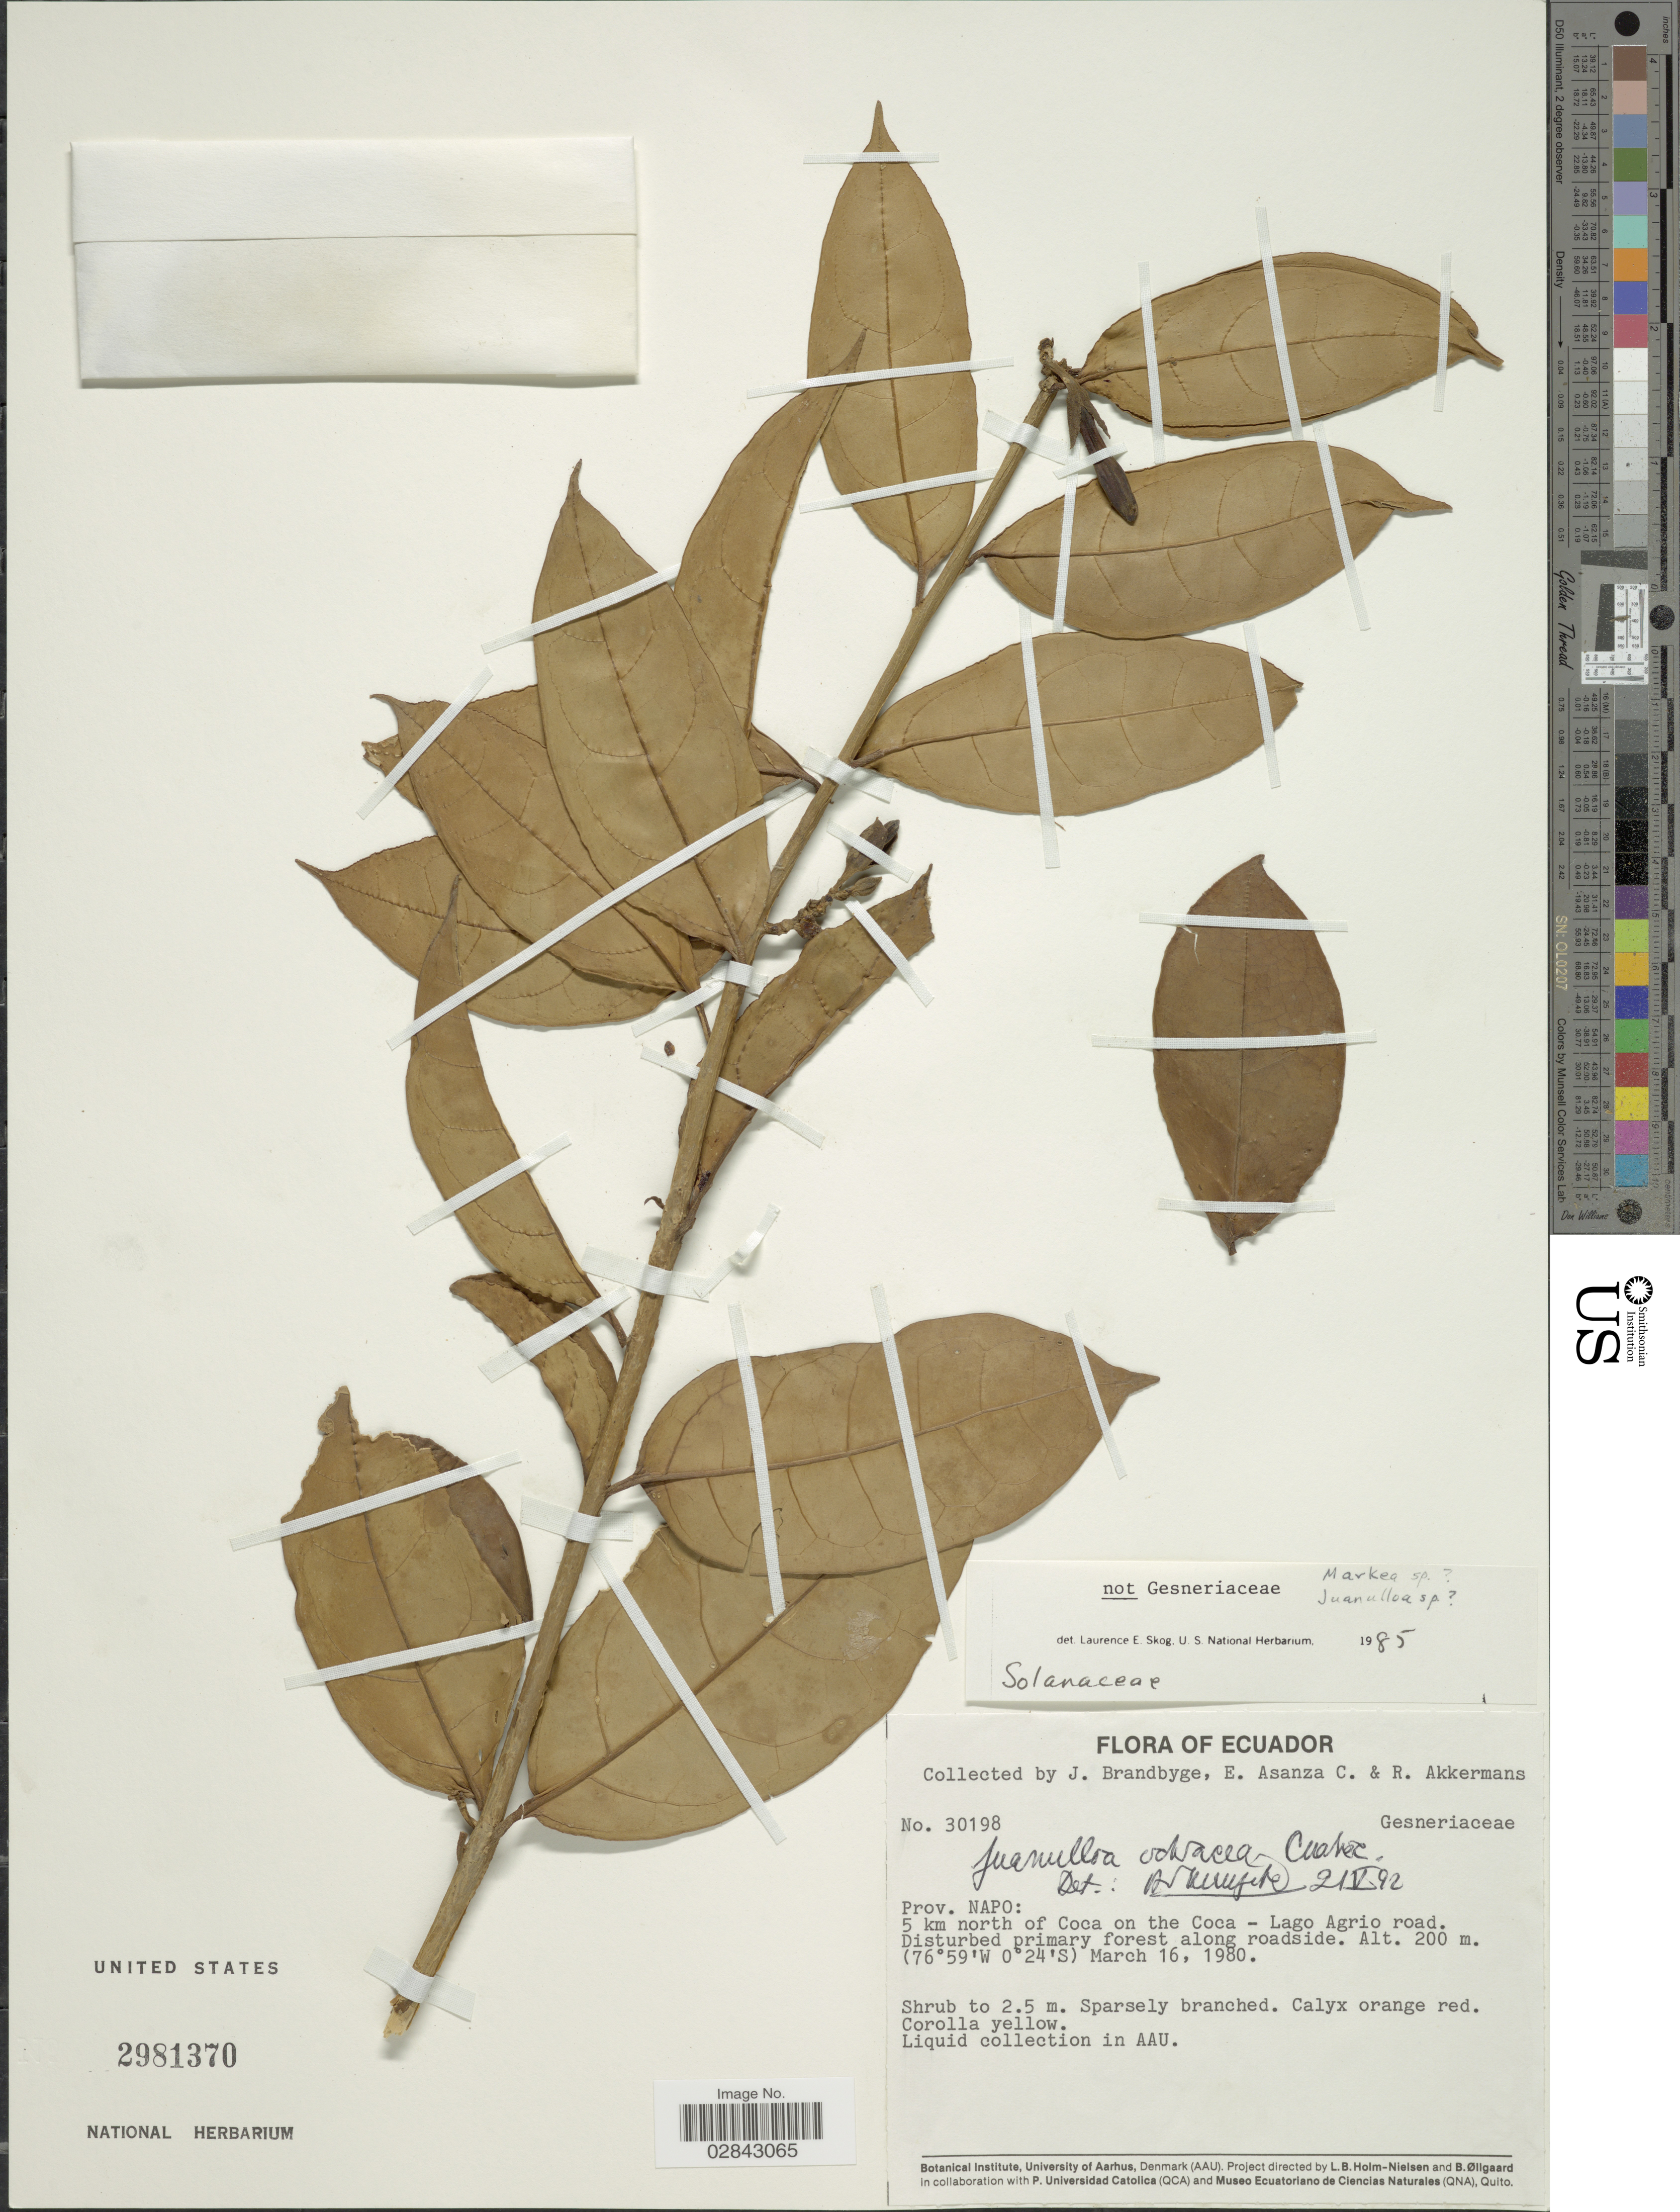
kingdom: Plantae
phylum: Tracheophyta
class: Magnoliopsida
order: Solanales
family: Solanaceae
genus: Juanulloa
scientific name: Juanulloa ochracea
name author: Cuatrec.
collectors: J. Brandbyge, E. Asanza C. & R. W. A. P. Akkermans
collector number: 30198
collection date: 1980-03-16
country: Ecuador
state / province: Napo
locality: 5 km north of Coca on the Coca-Lago Agrio road.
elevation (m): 200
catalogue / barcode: US 2981370